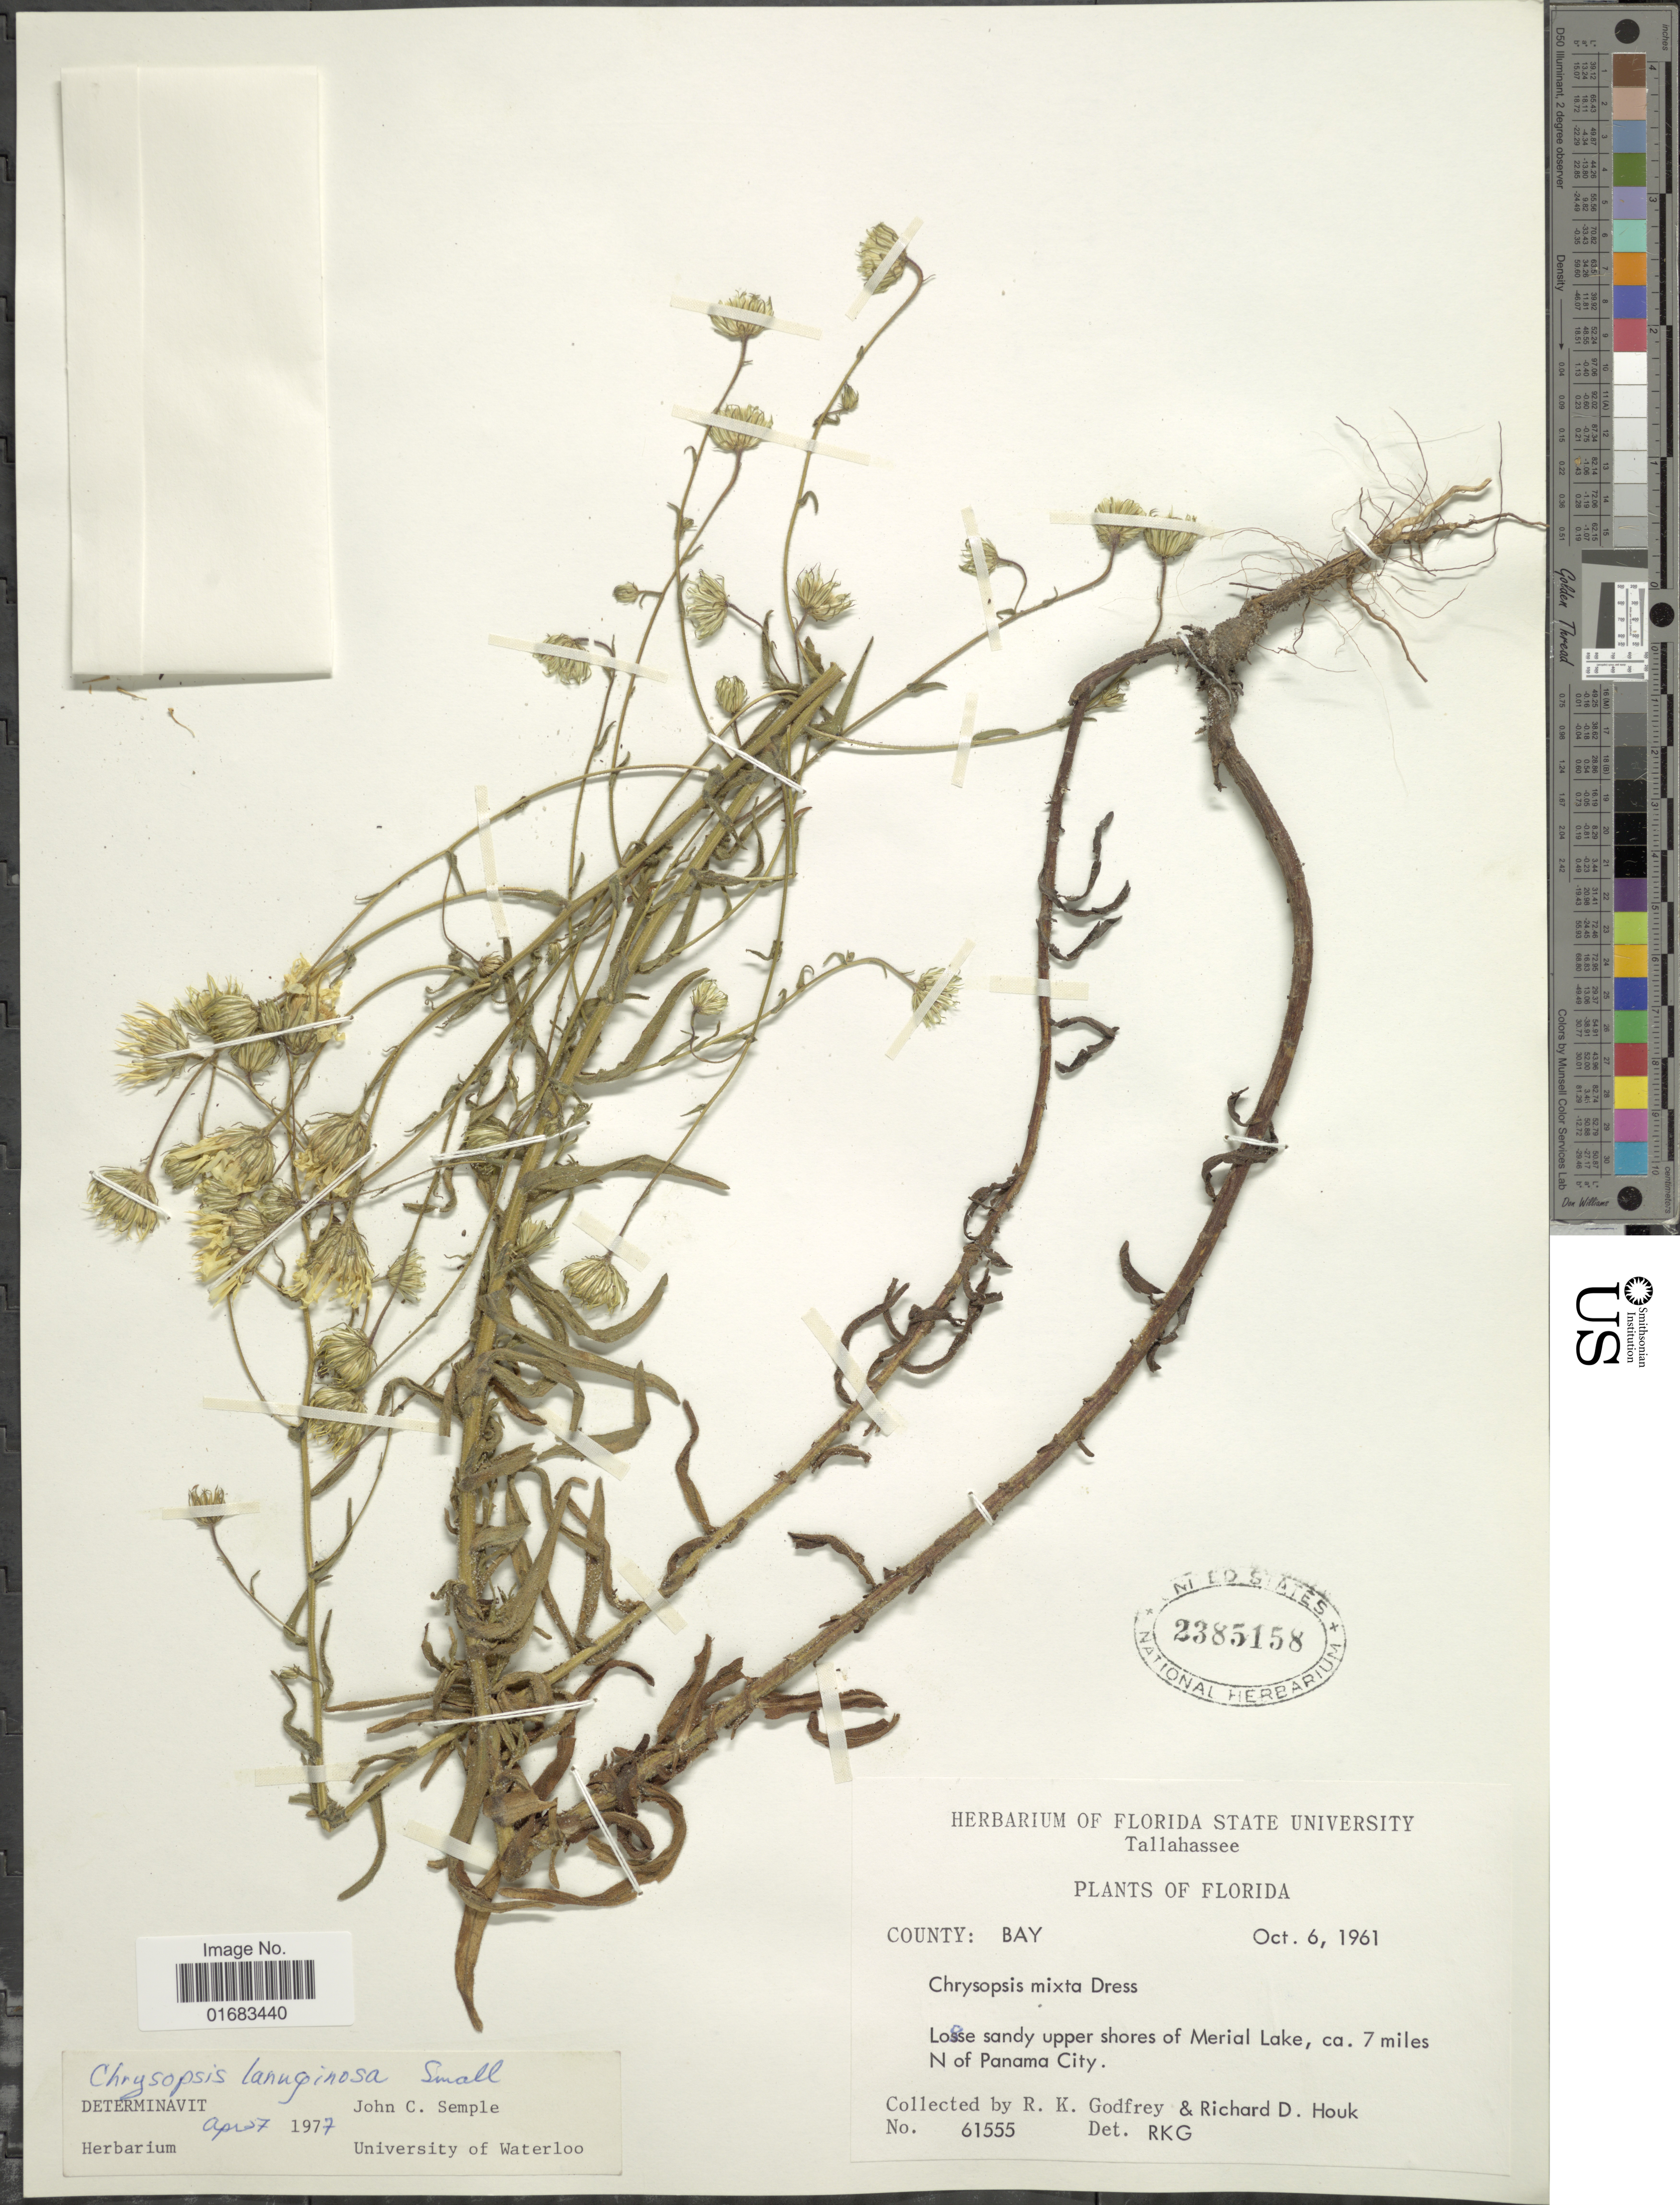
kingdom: Plantae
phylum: Tracheophyta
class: Magnoliopsida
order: Asterales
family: Asteraceae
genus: Chrysopsis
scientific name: Chrysopsis lanuginosa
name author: Small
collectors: R. K. Godfrey & R. Houk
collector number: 61555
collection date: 1961-10-06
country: United States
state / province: Florida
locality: County Bay, Loose Sandy upper shores of Merial Lake, ca. 7 miles N of Panama City.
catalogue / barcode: US 2385158